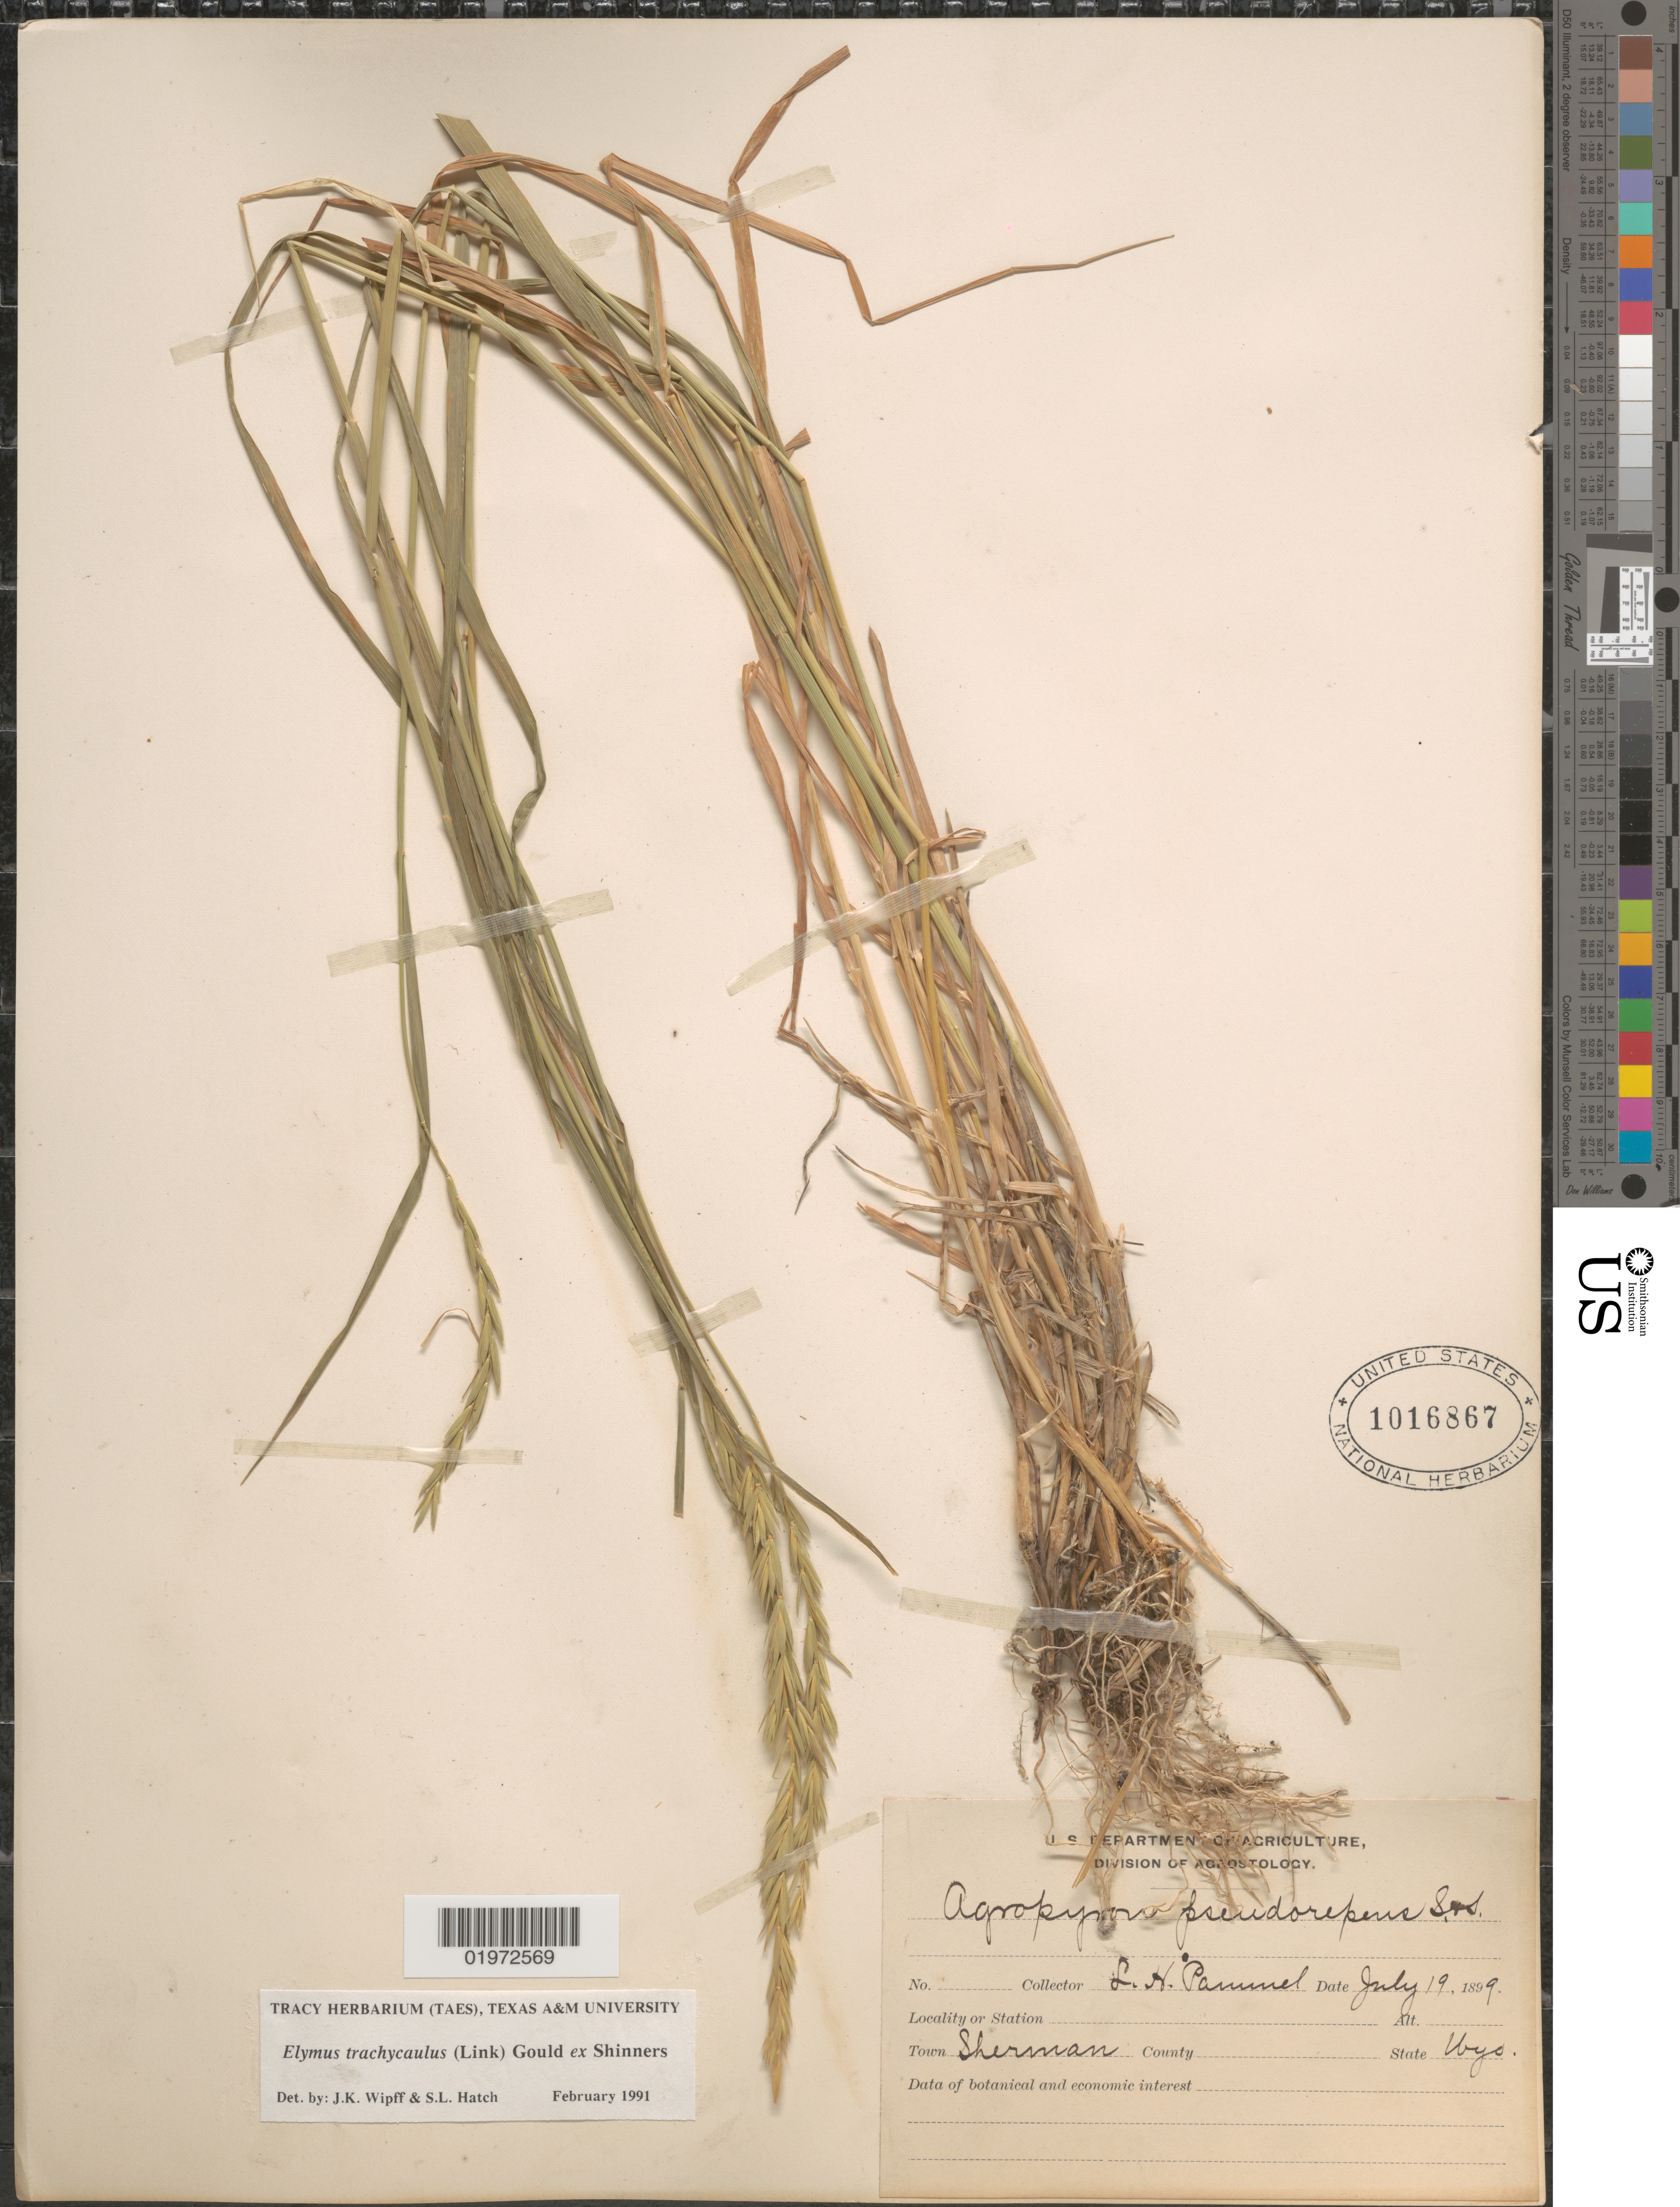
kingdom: Plantae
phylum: Tracheophyta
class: Liliopsida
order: Poales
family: Poaceae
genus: Elymus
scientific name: Elymus trachycaulus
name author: (Link) Gould ex Shinners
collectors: L. Pammel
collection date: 1899-07-19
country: United States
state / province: Wyoming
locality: Town Sherman.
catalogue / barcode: US 1016867